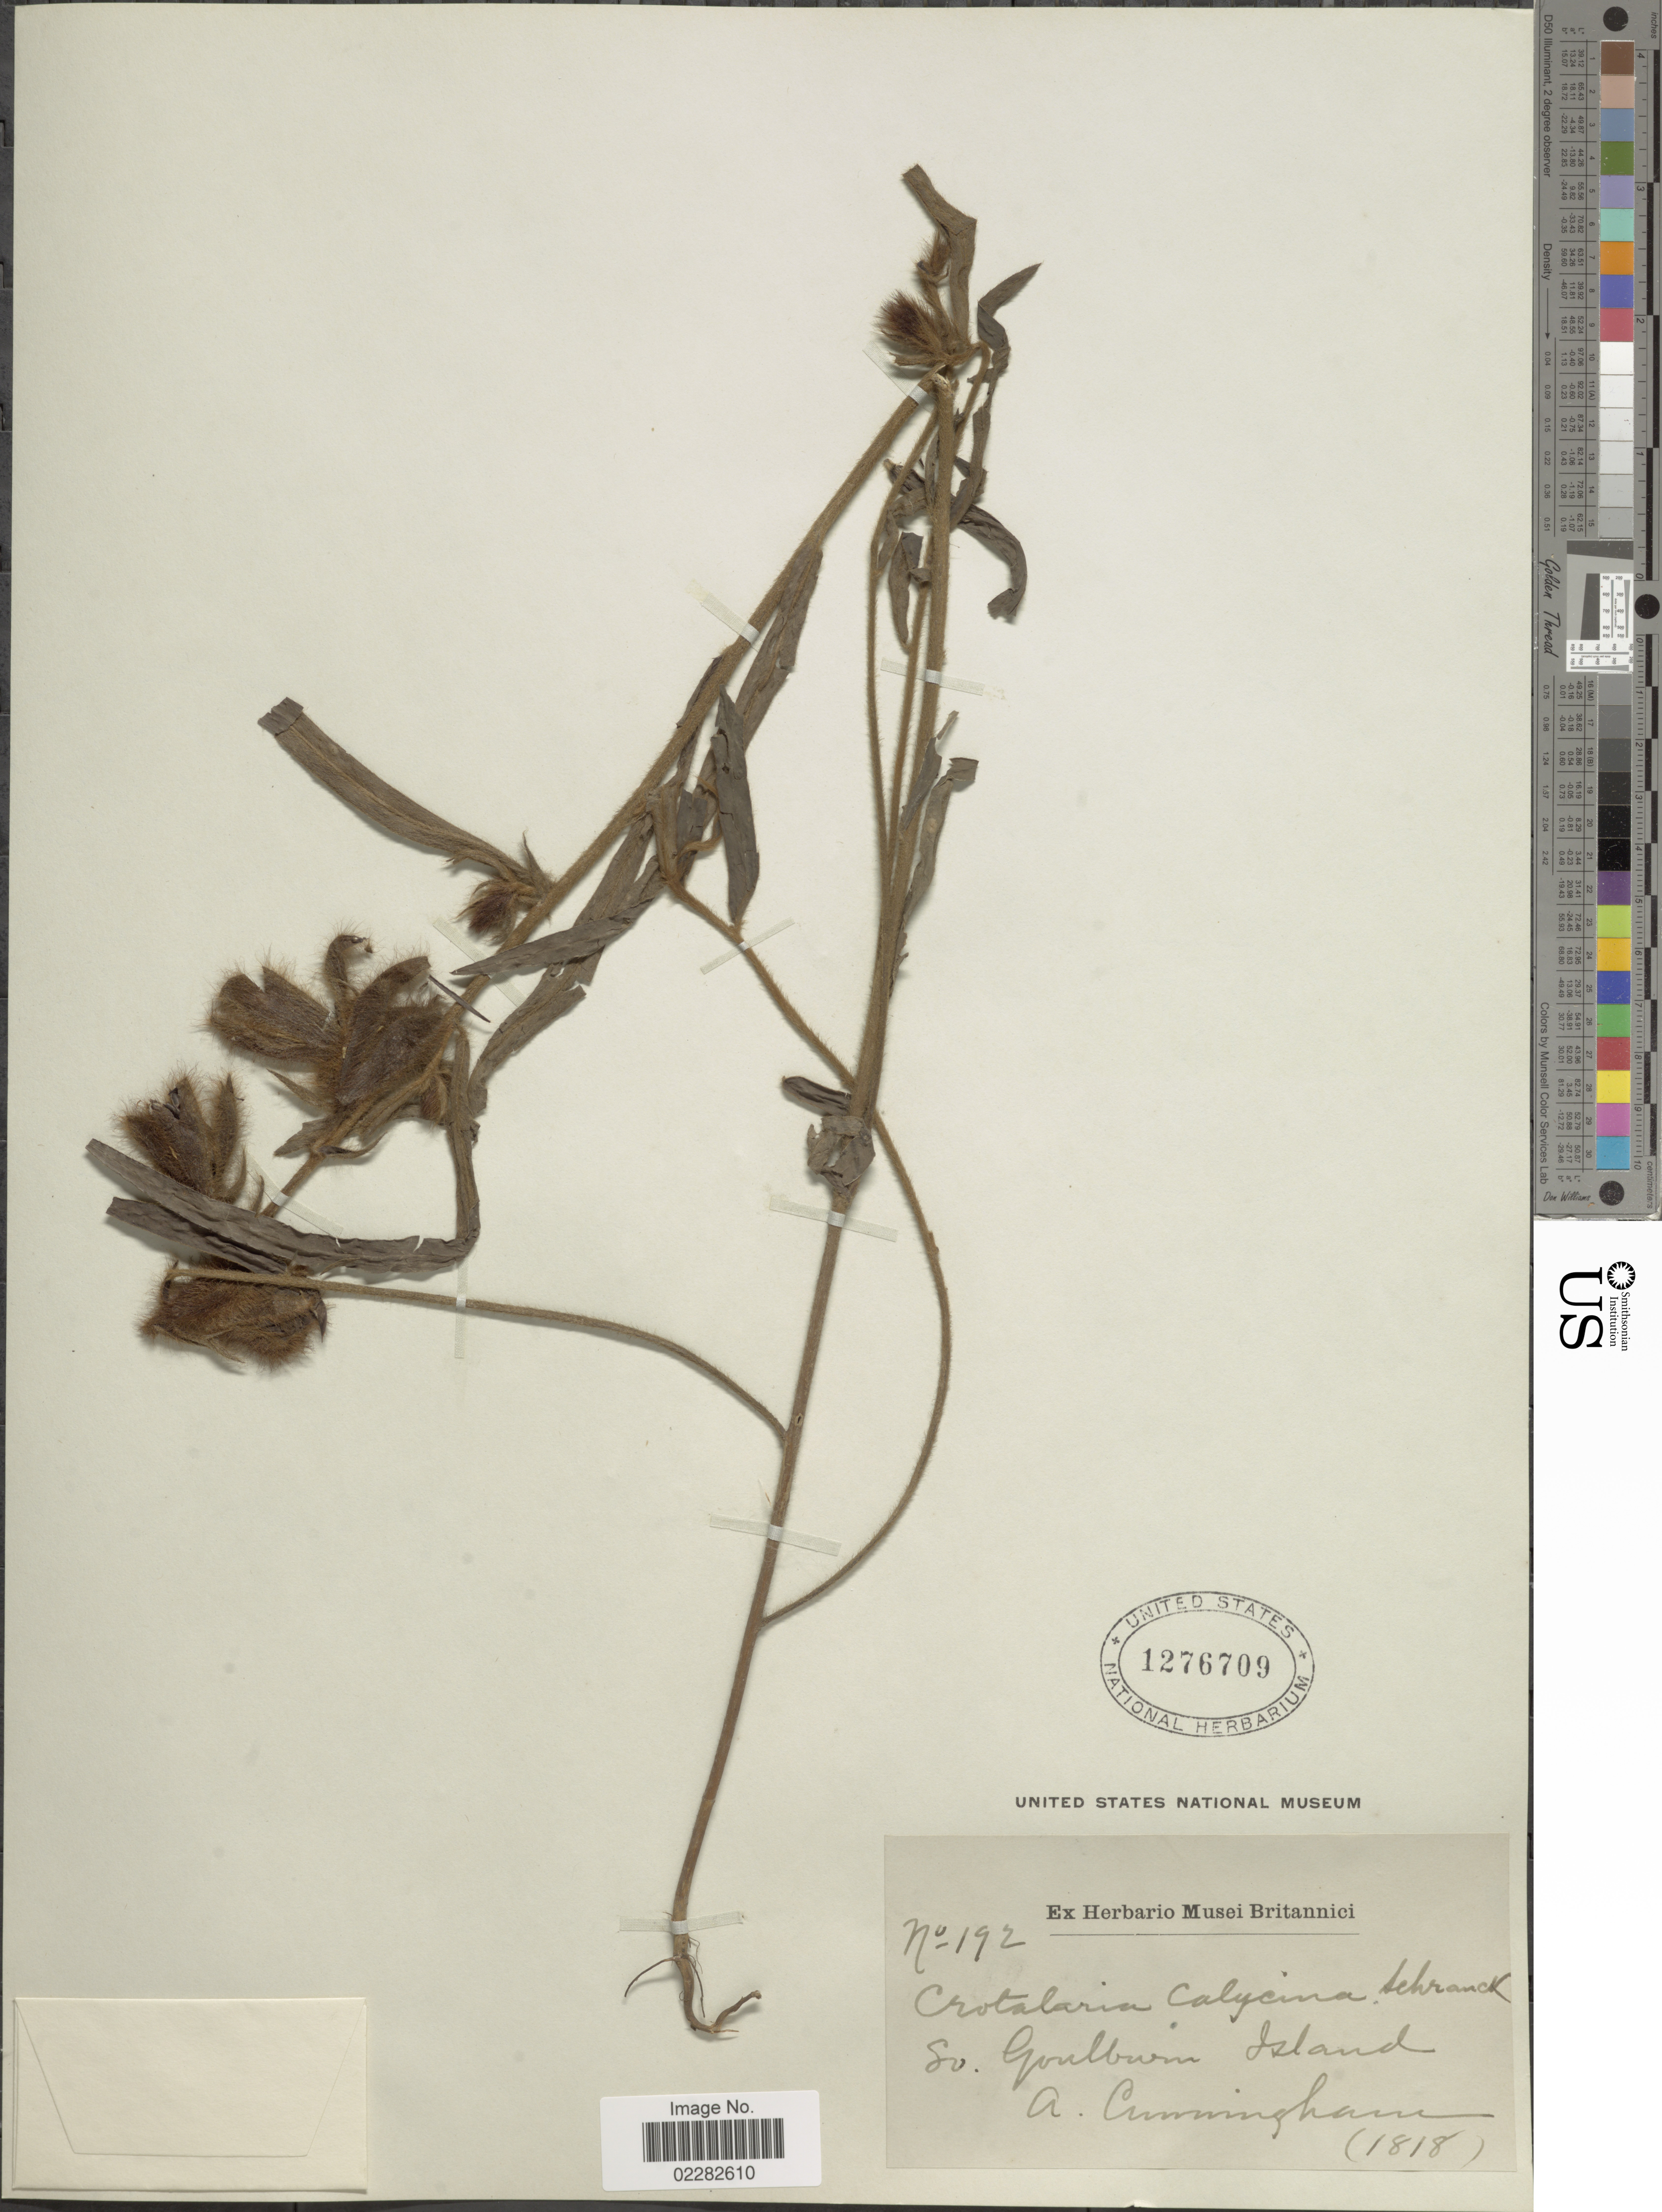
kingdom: Plantae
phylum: Tracheophyta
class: Magnoliopsida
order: Fabales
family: Fabaceae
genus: Crotalaria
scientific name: Crotalaria calycina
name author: Schrank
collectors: A. Cunningham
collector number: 192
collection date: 1818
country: Australia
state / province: Northern Territory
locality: Sw, Goulburn Island.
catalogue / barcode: US 1276709